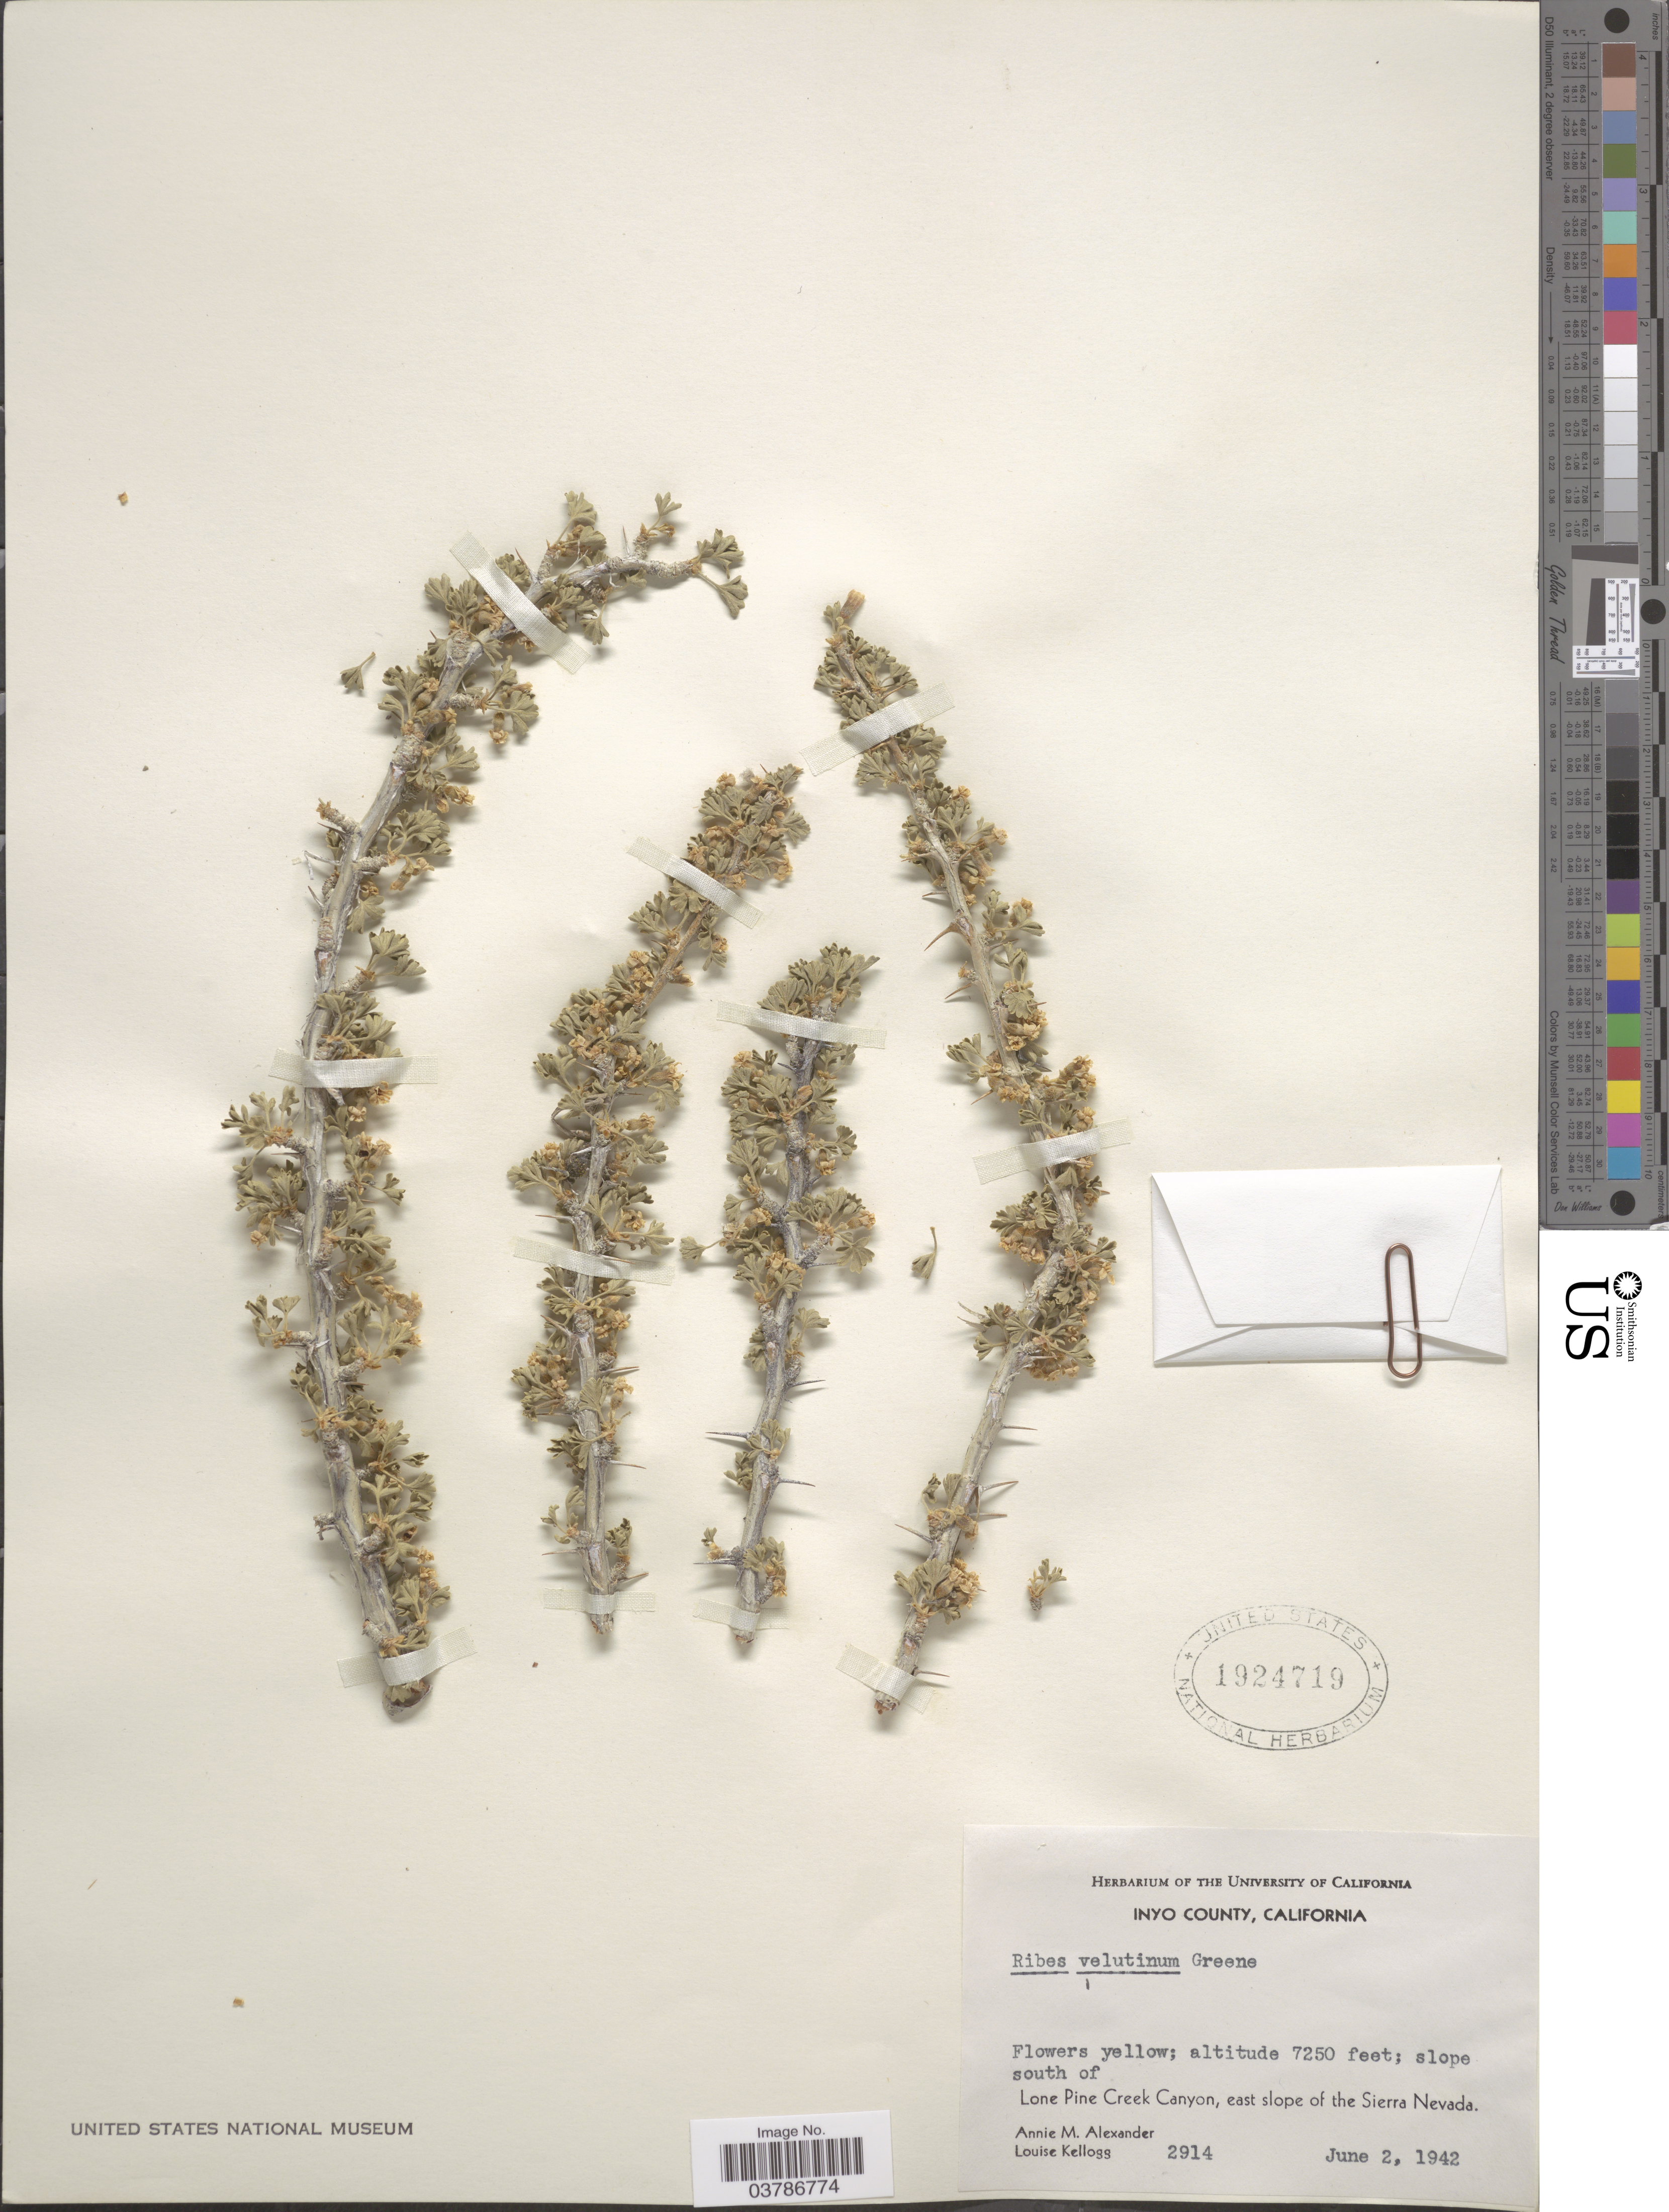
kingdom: Plantae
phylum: Tracheophyta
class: Magnoliopsida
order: Saxifragales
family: Grossulariaceae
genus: Ribes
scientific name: Ribes velutinum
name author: Greene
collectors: A. M. Alexander & L. Kellogg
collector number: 2914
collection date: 1942-06-02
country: United States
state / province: California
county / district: Inyo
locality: Inyo County. Slope south of Lone Pine Creek Canyon, east slope of the Sierra Nevada.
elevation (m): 2210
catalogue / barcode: US 1924719